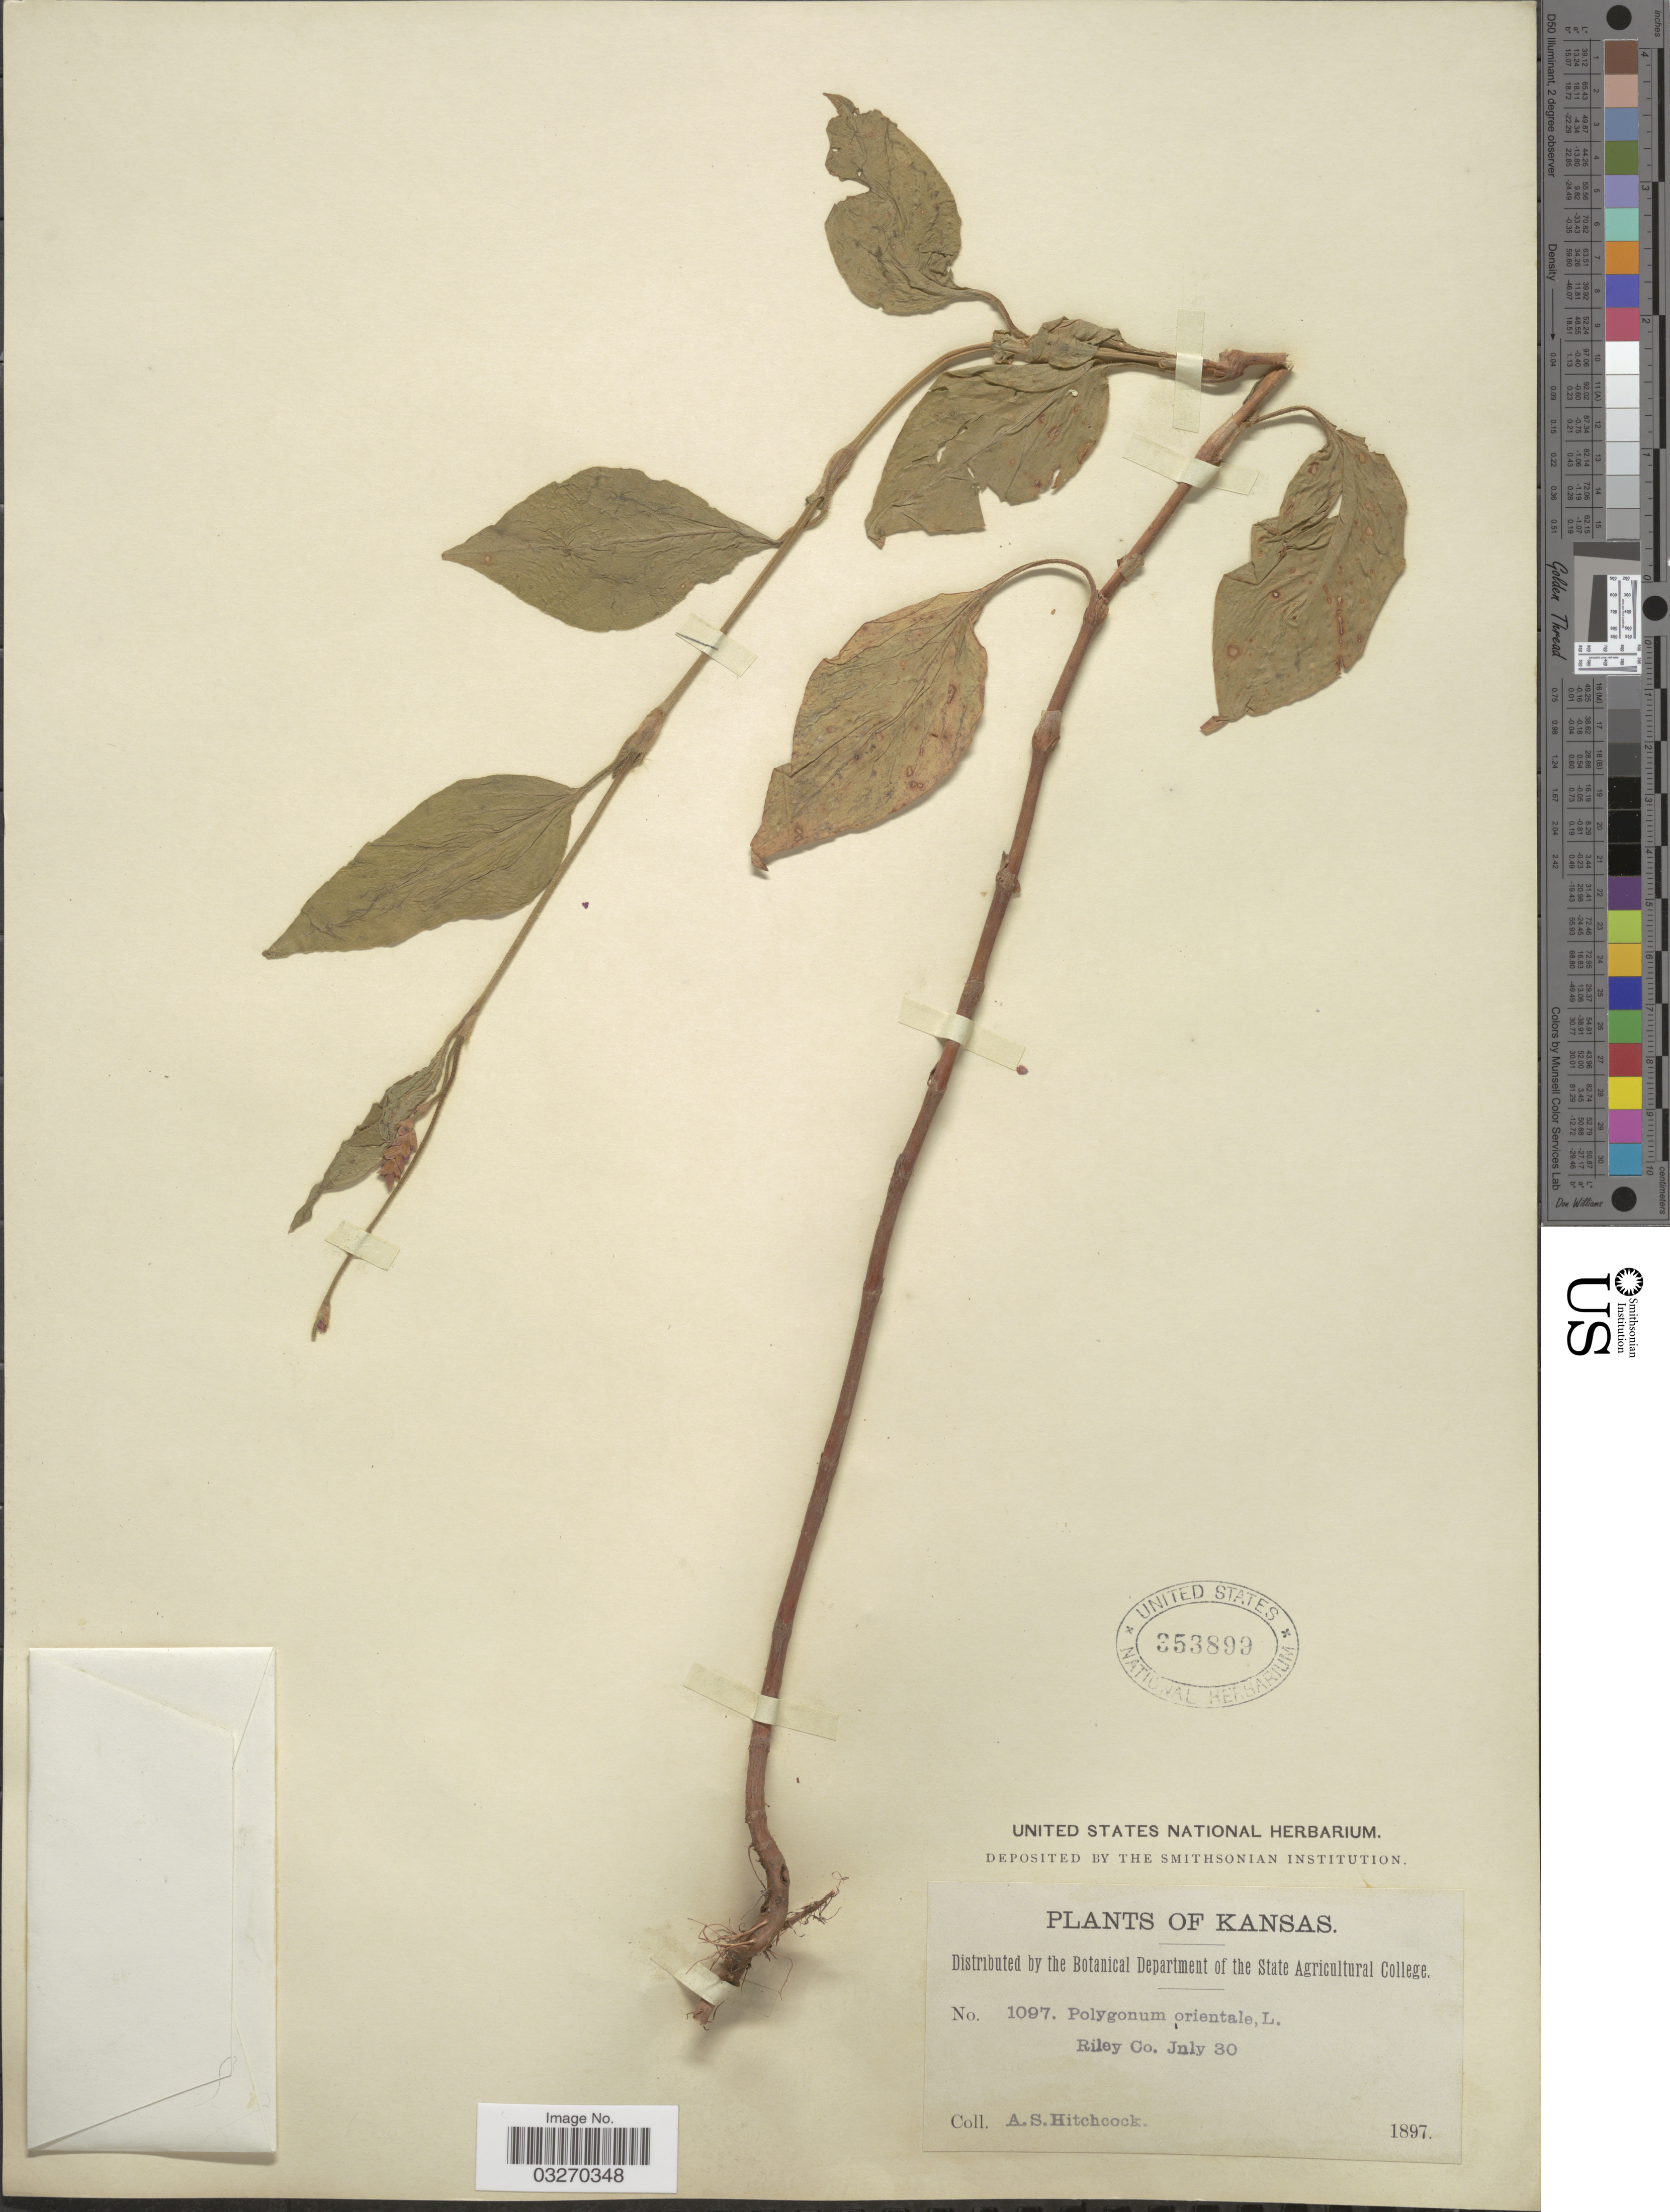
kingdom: Plantae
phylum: Tracheophyta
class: Magnoliopsida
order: Caryophyllales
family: Polygonaceae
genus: Persicaria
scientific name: Persicaria orientalis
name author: (L.) Spach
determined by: Atha, D. E.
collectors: A. S. Hitchcock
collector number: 1097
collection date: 1897-07-30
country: United States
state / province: Kansas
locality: Riley Co.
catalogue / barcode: US 353899